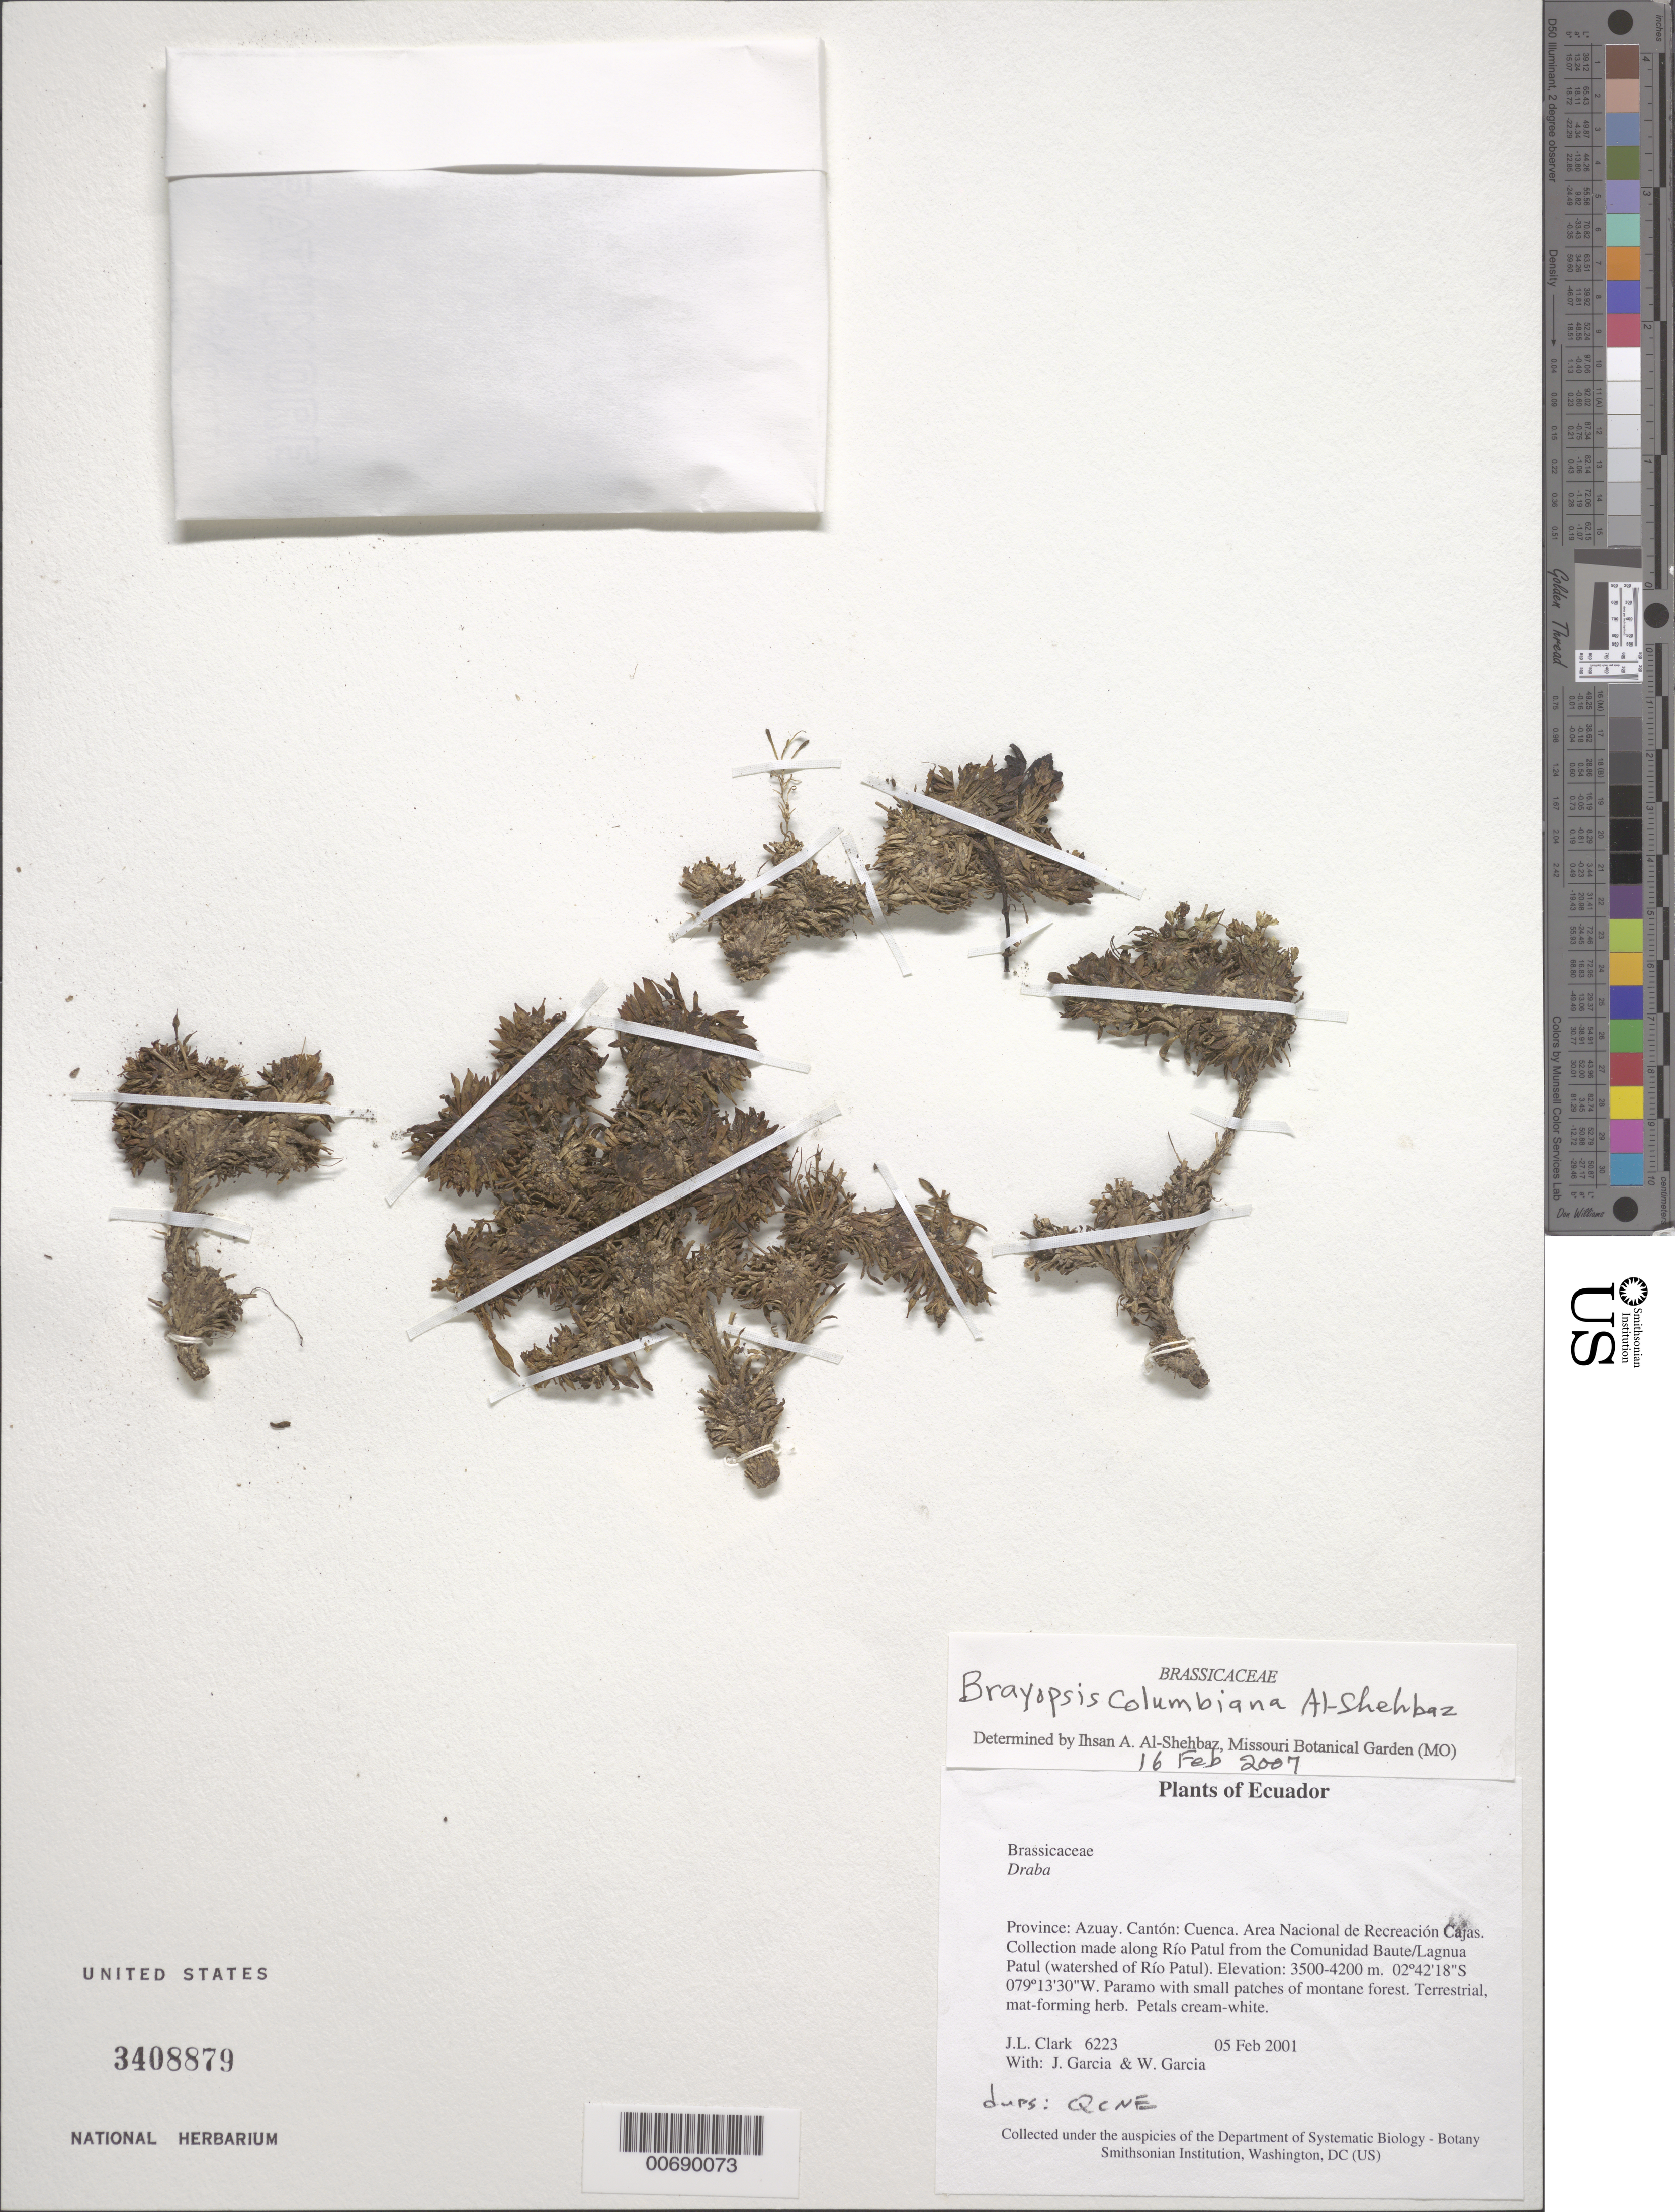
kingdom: Plantae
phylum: Tracheophyta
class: Magnoliopsida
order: Brassicales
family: Brassicaceae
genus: Draba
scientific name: Draba sp.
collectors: J. L. Clark, J. Garcia & W. Garcia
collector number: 6223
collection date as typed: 05 Feb 2001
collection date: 2001-02-05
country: Ecuador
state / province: Azuay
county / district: Cuenca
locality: Area Nacional de Recreación Cajas. Collection made along Río Patul from the Comunidad Baute/Lagnua Patul (watershed of Río Patul).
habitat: Paramo with small patches of montane forest.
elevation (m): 3500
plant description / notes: QCNE, US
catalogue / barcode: US 3408879